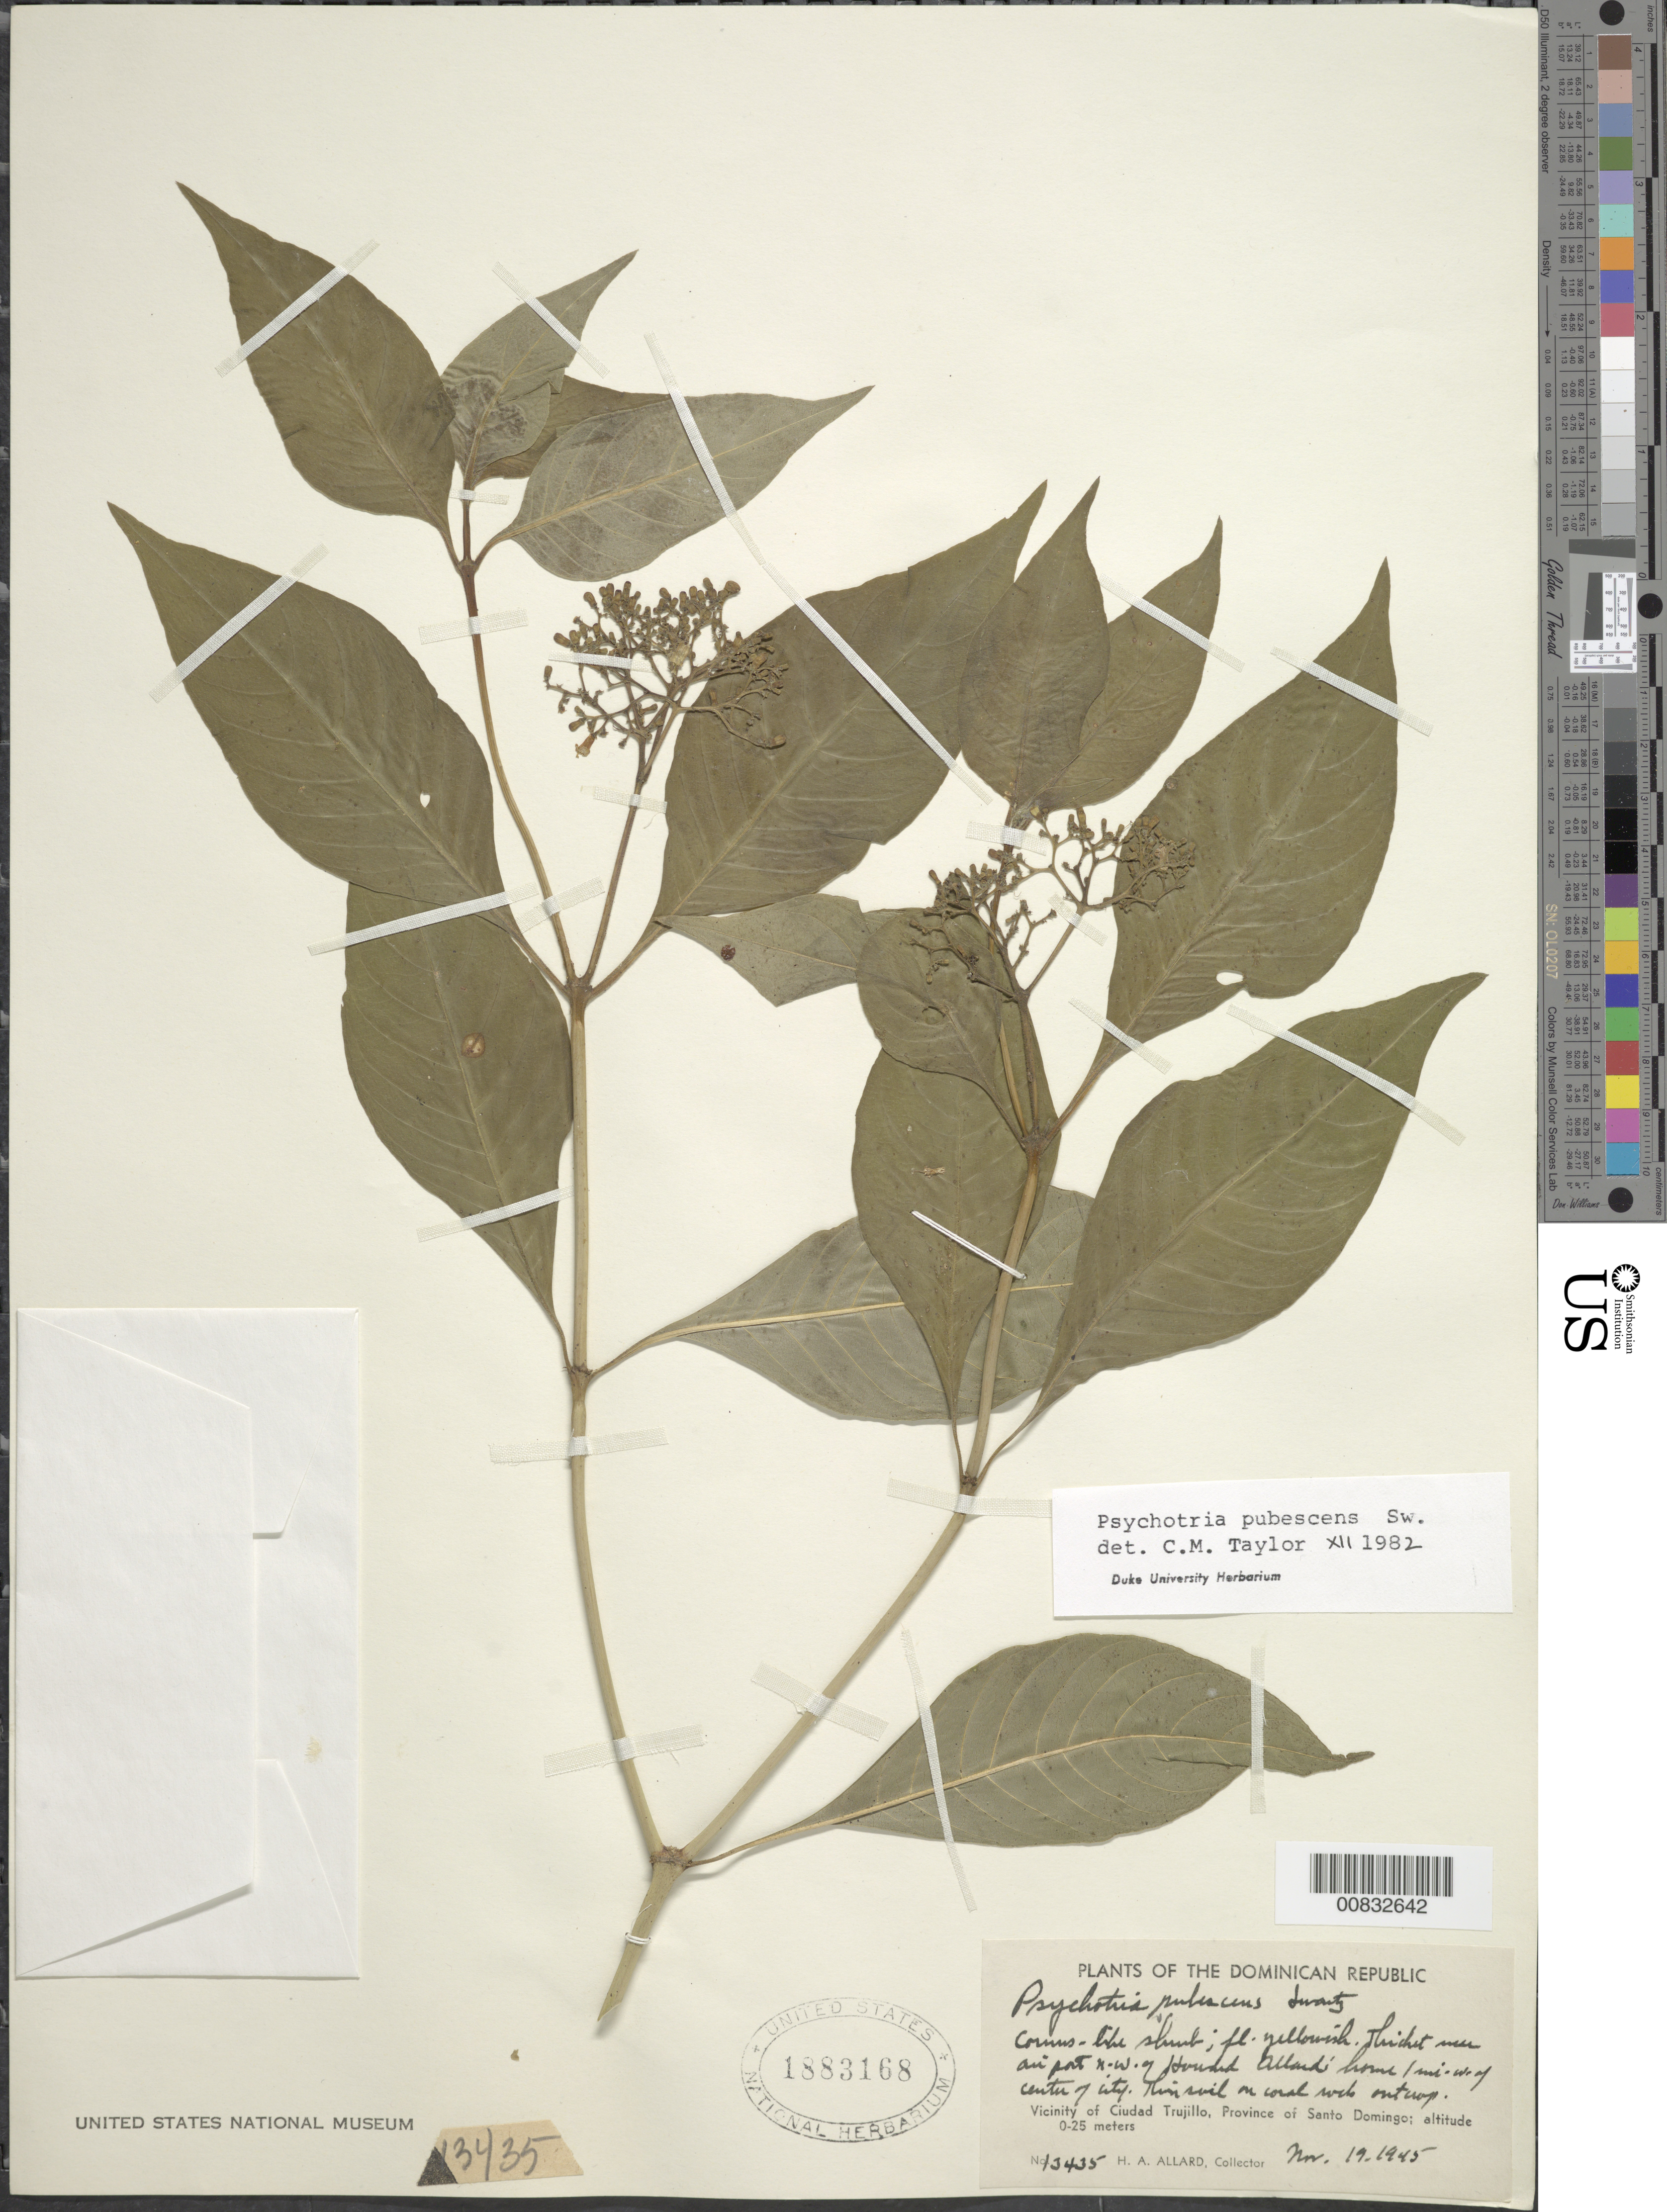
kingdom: Plantae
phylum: Tracheophyta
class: Magnoliopsida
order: Gentianales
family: Rubiaceae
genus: Psychotria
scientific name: Psychotria pubescens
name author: Sw.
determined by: Taylor, Charlotte M.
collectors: H. A. Allard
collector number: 13435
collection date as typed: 19 Nov 1945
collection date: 1945-11-19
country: Dominican Republic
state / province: Distrito Nacional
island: Hispaniola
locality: Vicinity of Santo Domingo City, near airport NW of Howard Allard's home, 1 mile W of center of city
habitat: Thickets on thin soil on coral rock outcrop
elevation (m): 0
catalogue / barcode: US 1883168